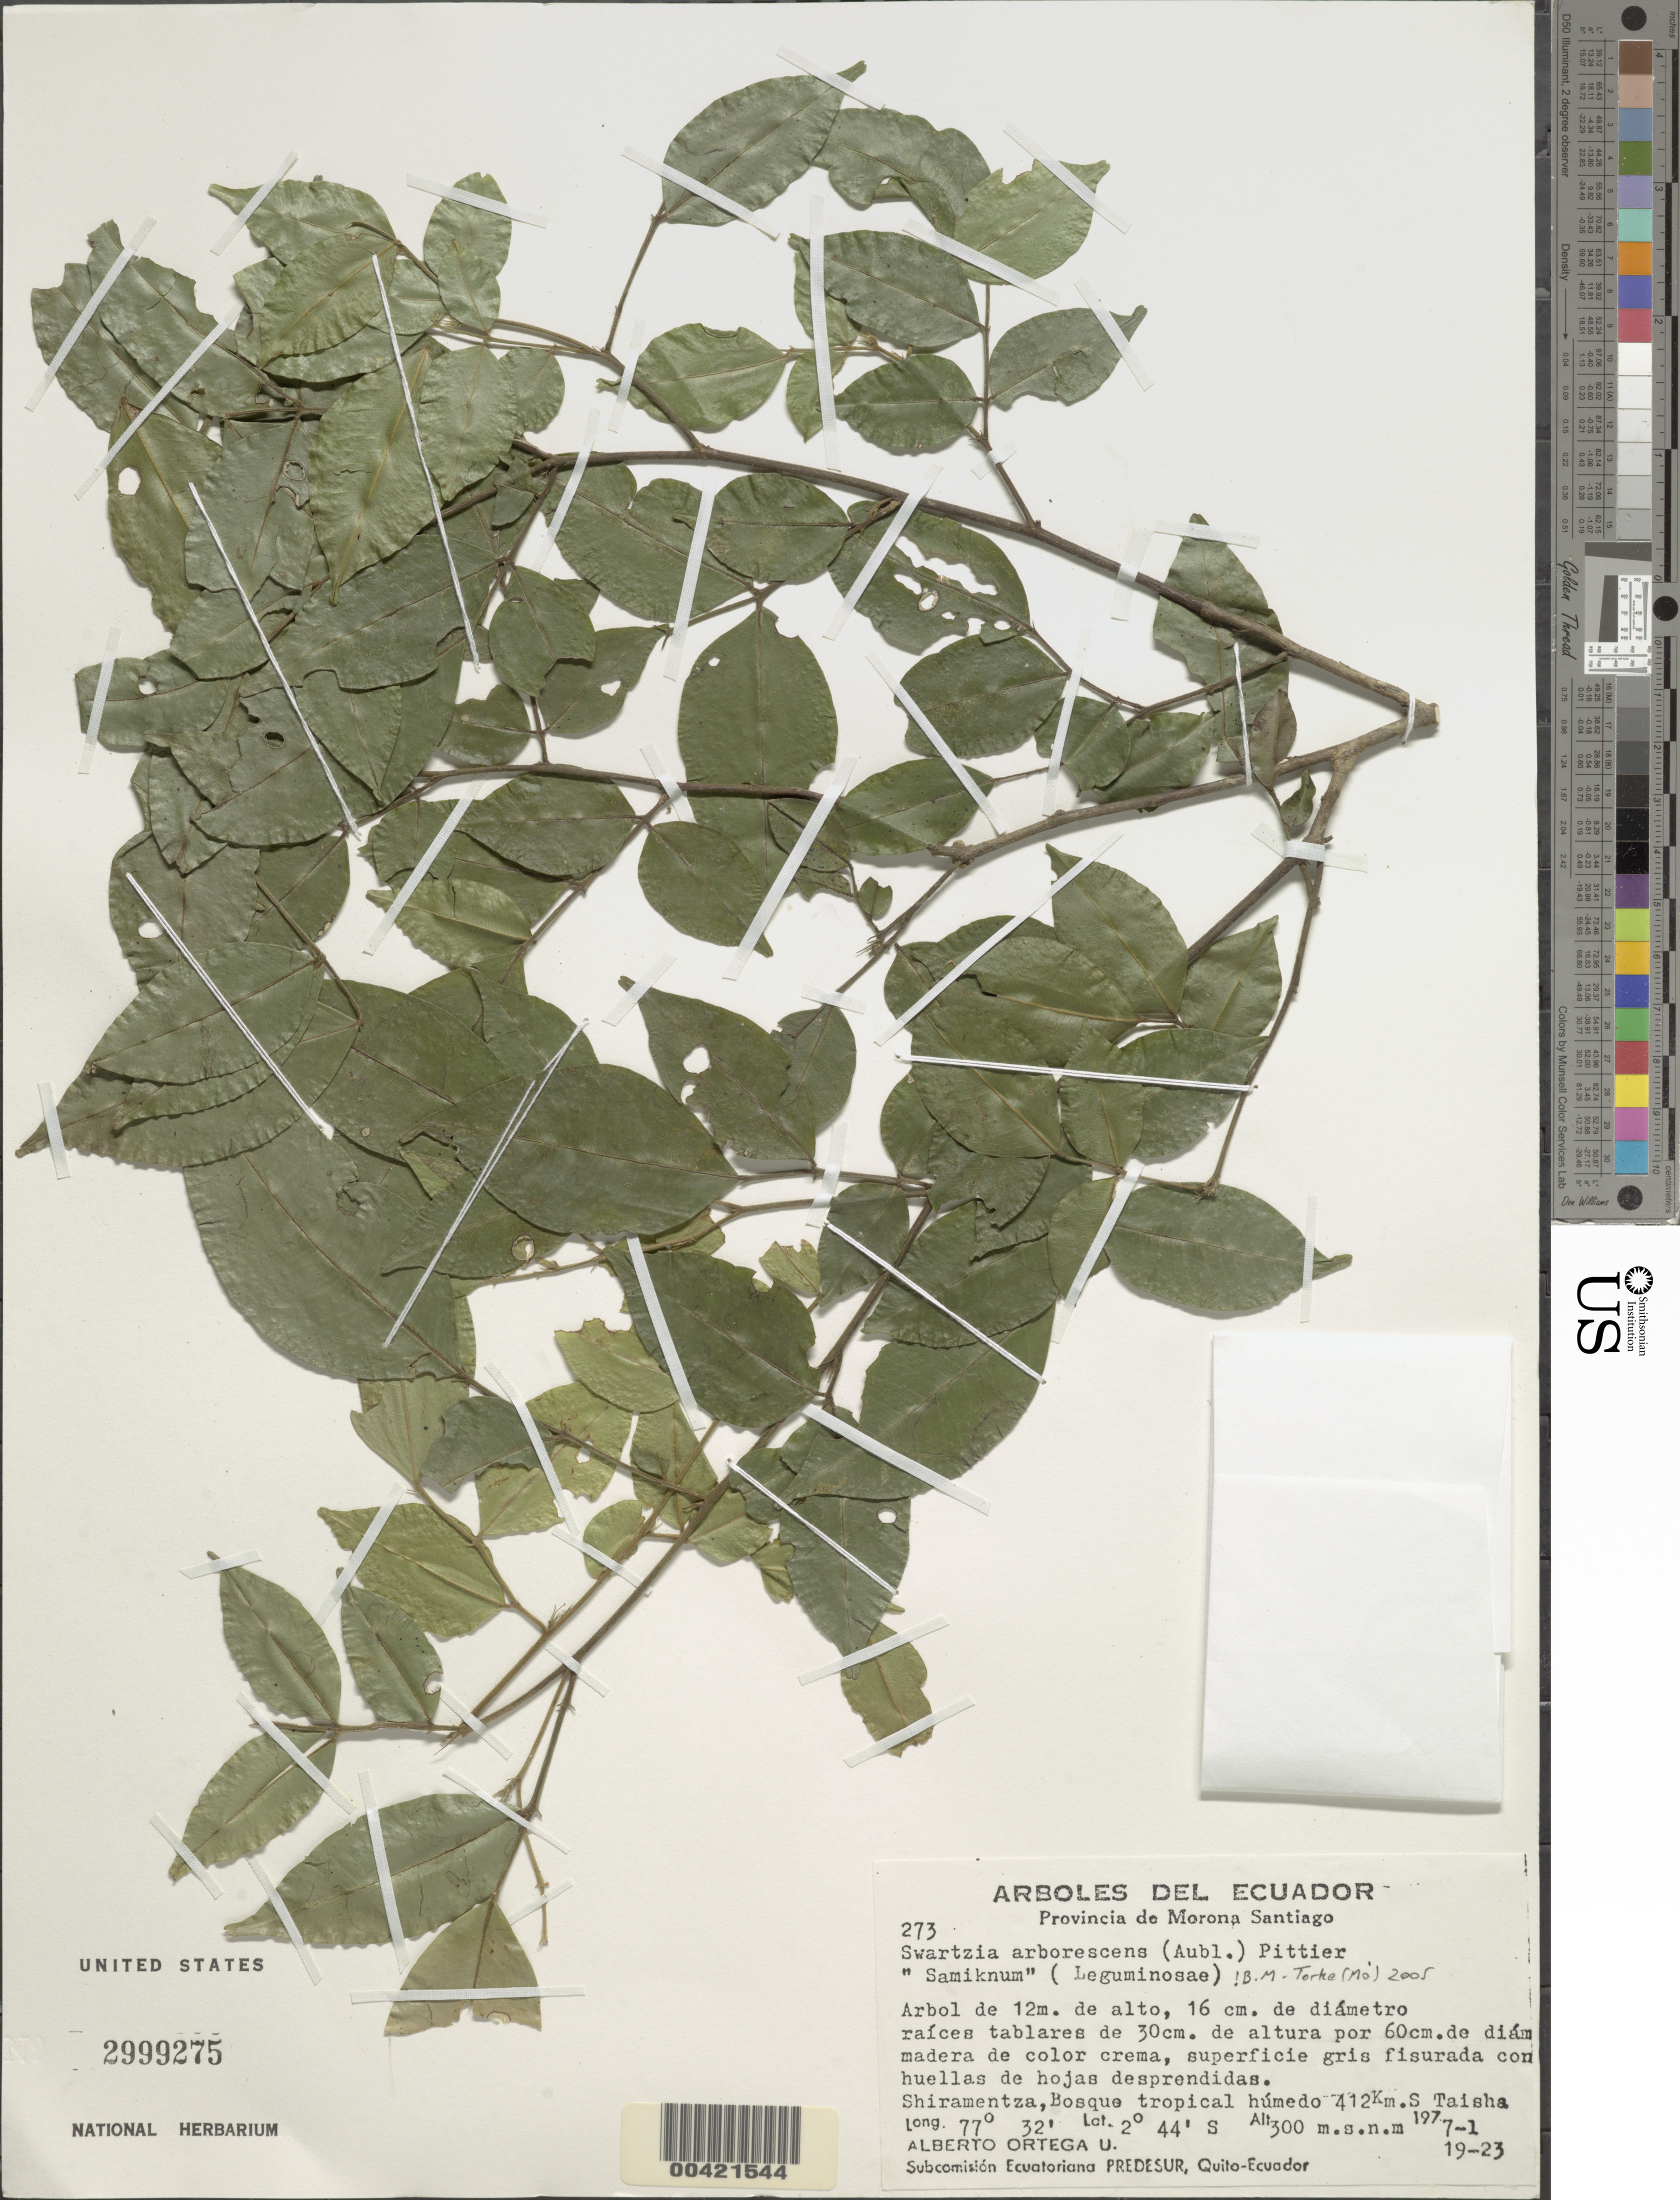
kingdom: Plantae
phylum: Tracheophyta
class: Magnoliopsida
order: Fabales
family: Fabaceae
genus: Swartzia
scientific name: Swartzia arborescens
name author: (Aubl.) Pittier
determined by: Cowan, R. S.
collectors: A. T. Ortega U.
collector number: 273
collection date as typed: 19 Jan 1977 to 23 Jan 1977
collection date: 1977-01-19/1977-01-23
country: Ecuador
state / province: Morona-Santiago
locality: Shiramentza, 412 km. s taisha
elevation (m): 300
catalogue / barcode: US 2999275